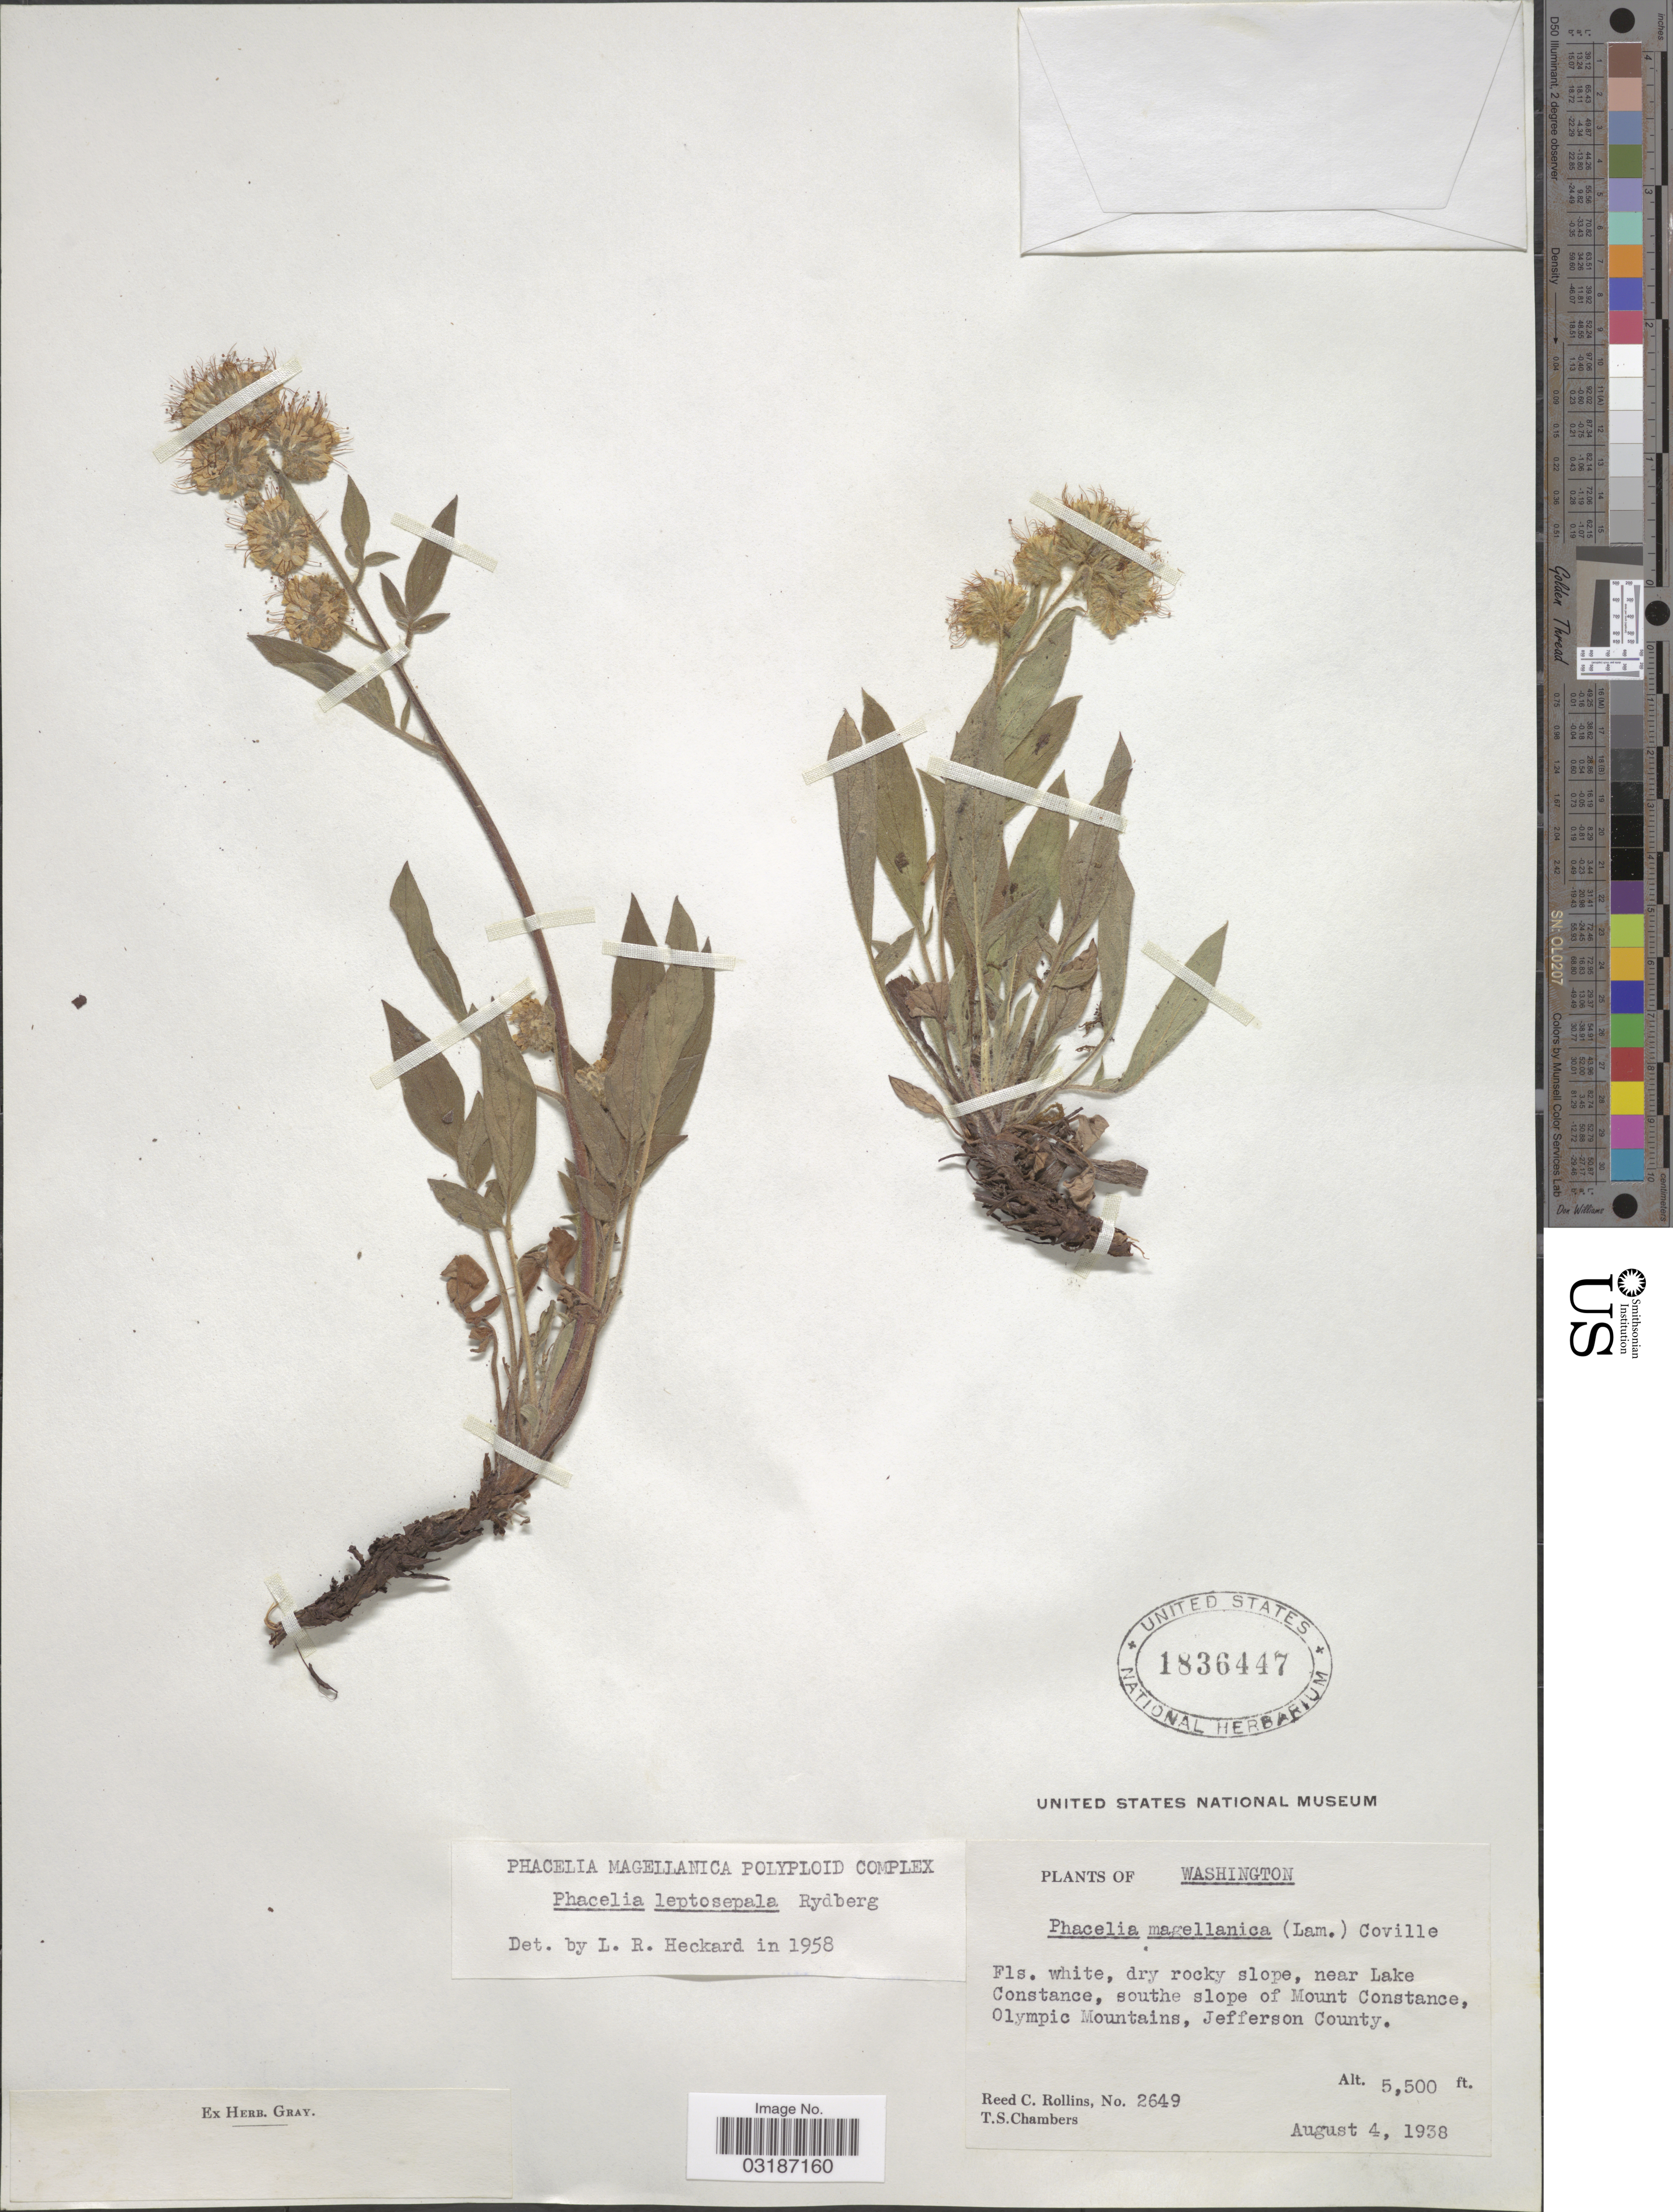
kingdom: Plantae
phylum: Tracheophyta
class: Magnoliopsida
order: Boraginales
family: Hydrophyllaceae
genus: Phacelia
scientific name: Phacelia leptosepala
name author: Rydb.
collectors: R. C. Rollins & T. Chambers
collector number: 2649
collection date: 1938-08-04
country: United States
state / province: Washington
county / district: Jefferson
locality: Dry rocky slope, near Lake Constance, south slope of Mount Constance, Olympic Mountains, Jefferson County.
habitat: dry rocky slope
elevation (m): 1676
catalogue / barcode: US 1836447